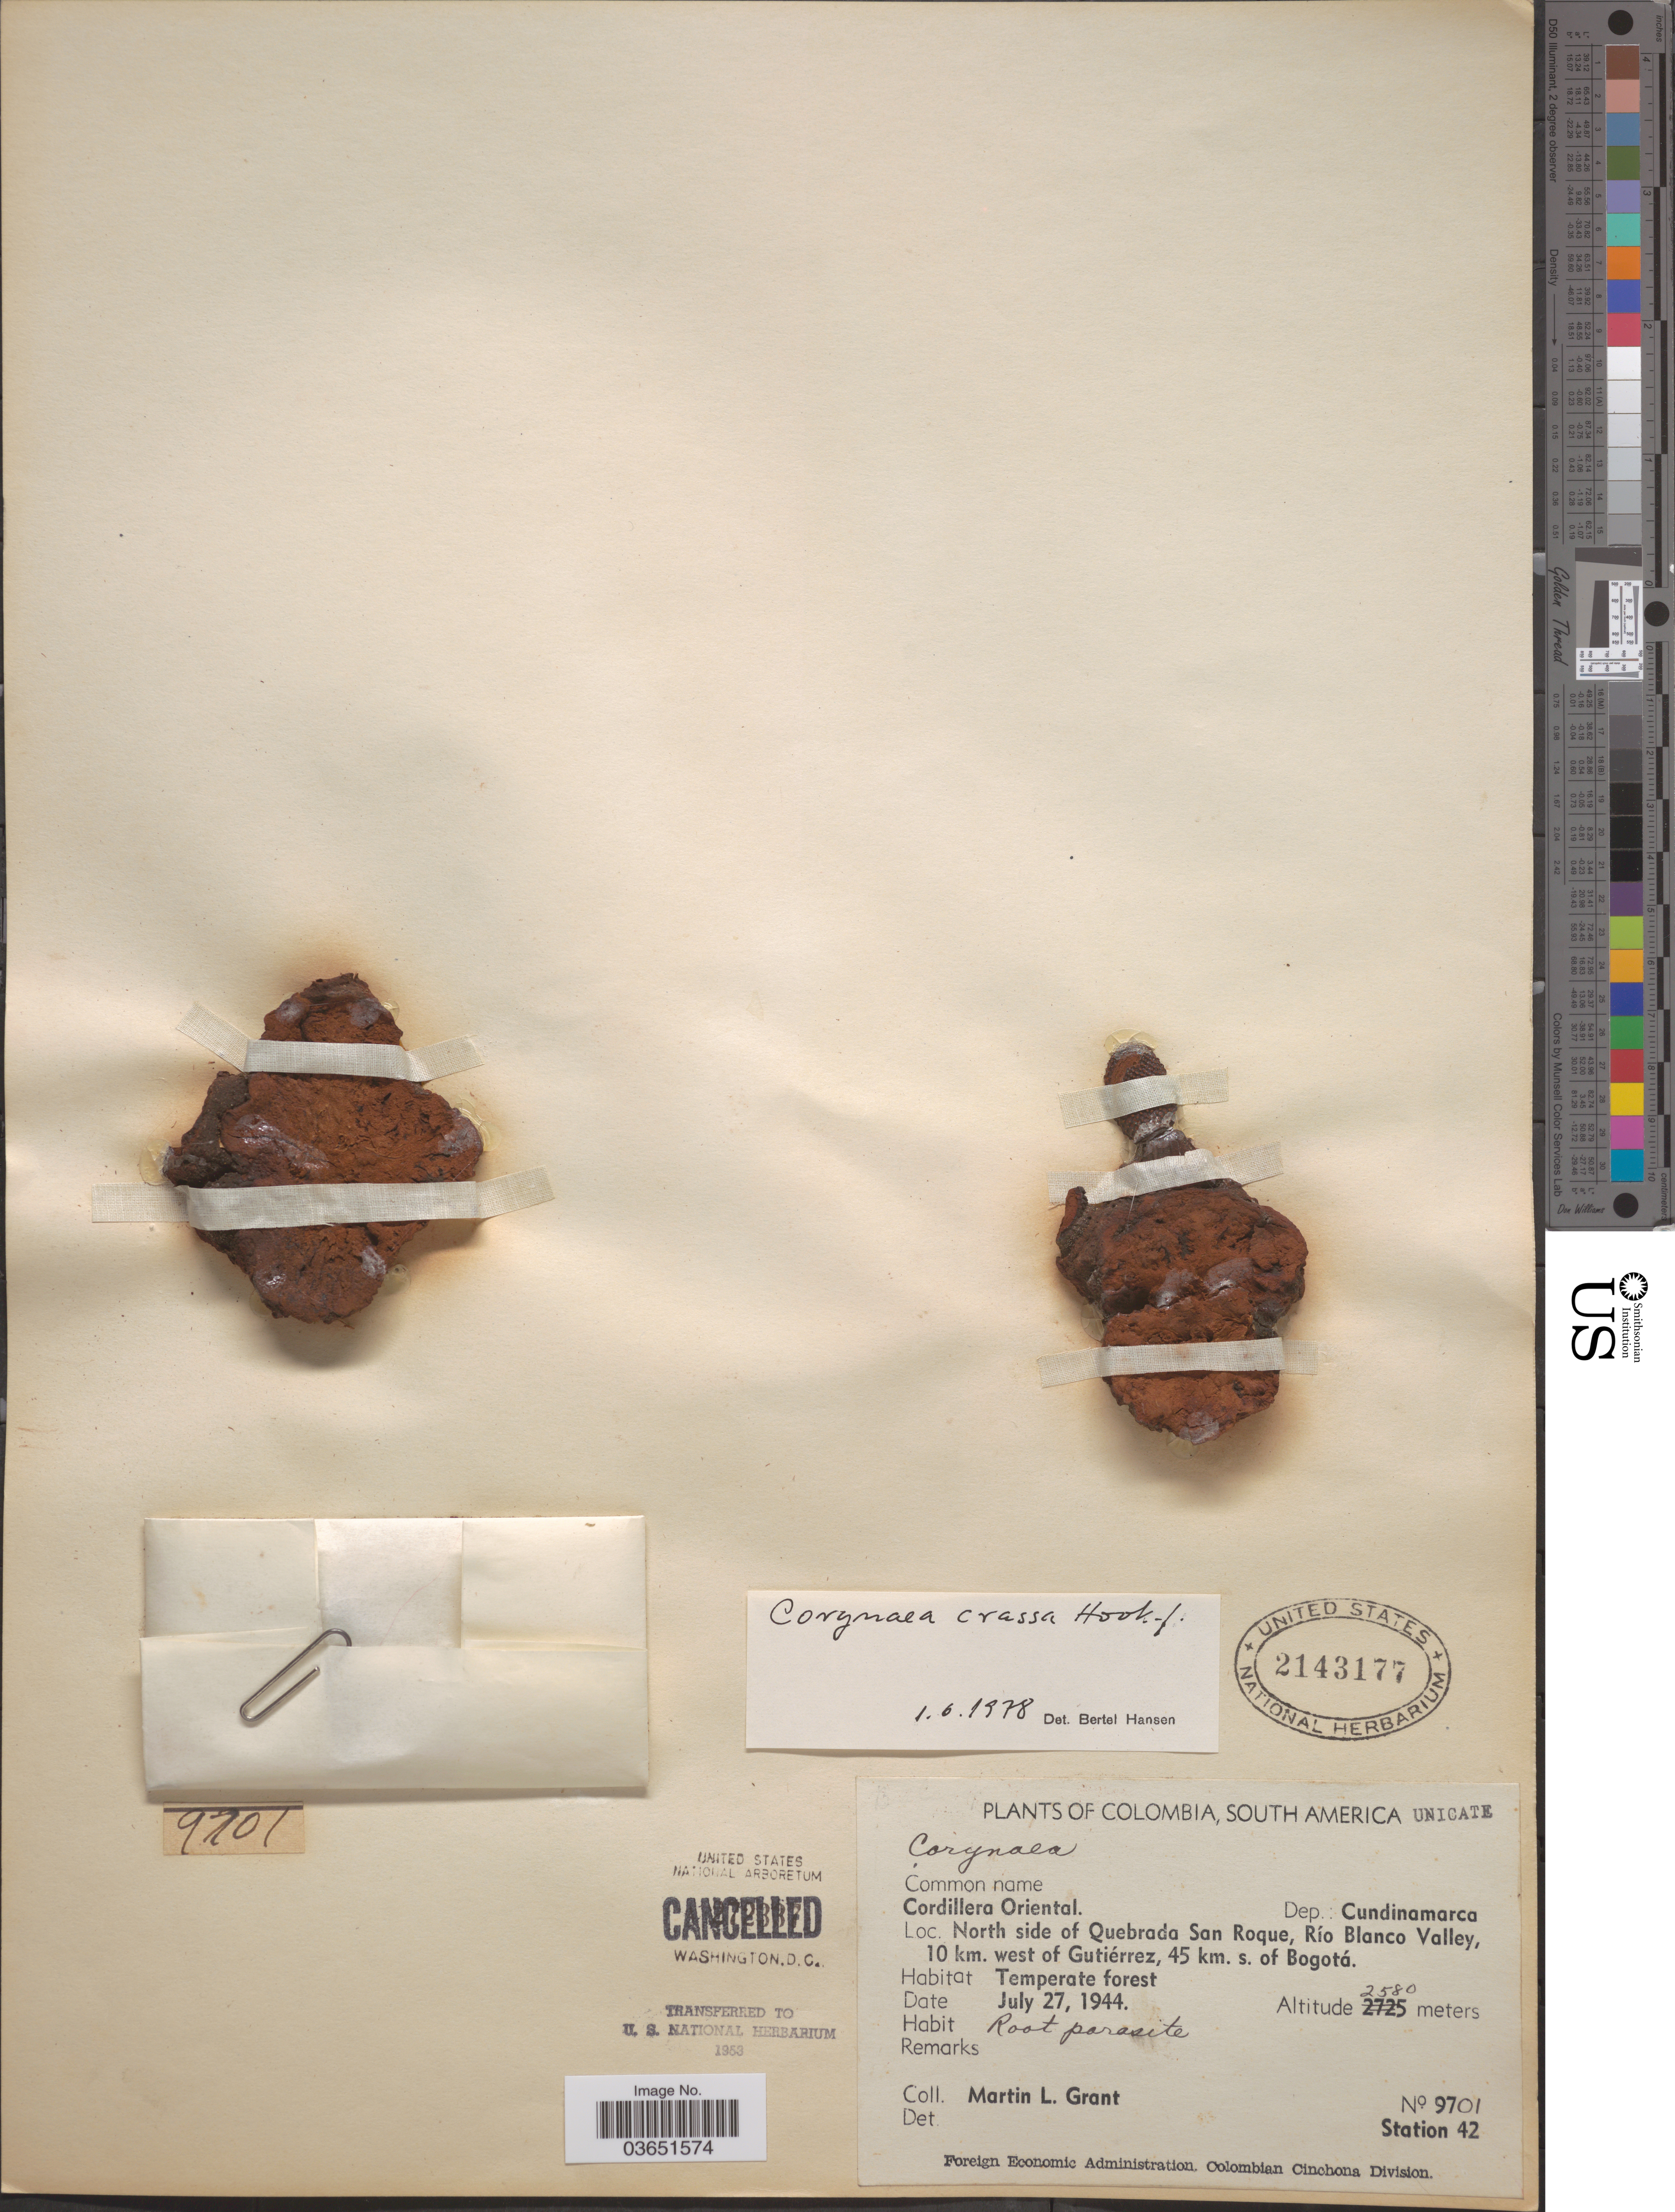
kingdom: Plantae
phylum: Tracheophyta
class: Magnoliopsida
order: Santalales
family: Balanophoraceae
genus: Corynaea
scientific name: Corynaea crassa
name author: Hook. f.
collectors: M. L. Grant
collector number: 9701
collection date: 1944-07-27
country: Colombia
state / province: Cundinamarca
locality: Cordillera Oriental. Dep.: Cundinamarca. North side of Quebrada San Roque, Río Blanco Valley, 10 km. west of Gutiérrez, 45 km. s. of Bogotá.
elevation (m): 2580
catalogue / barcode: US 2143177